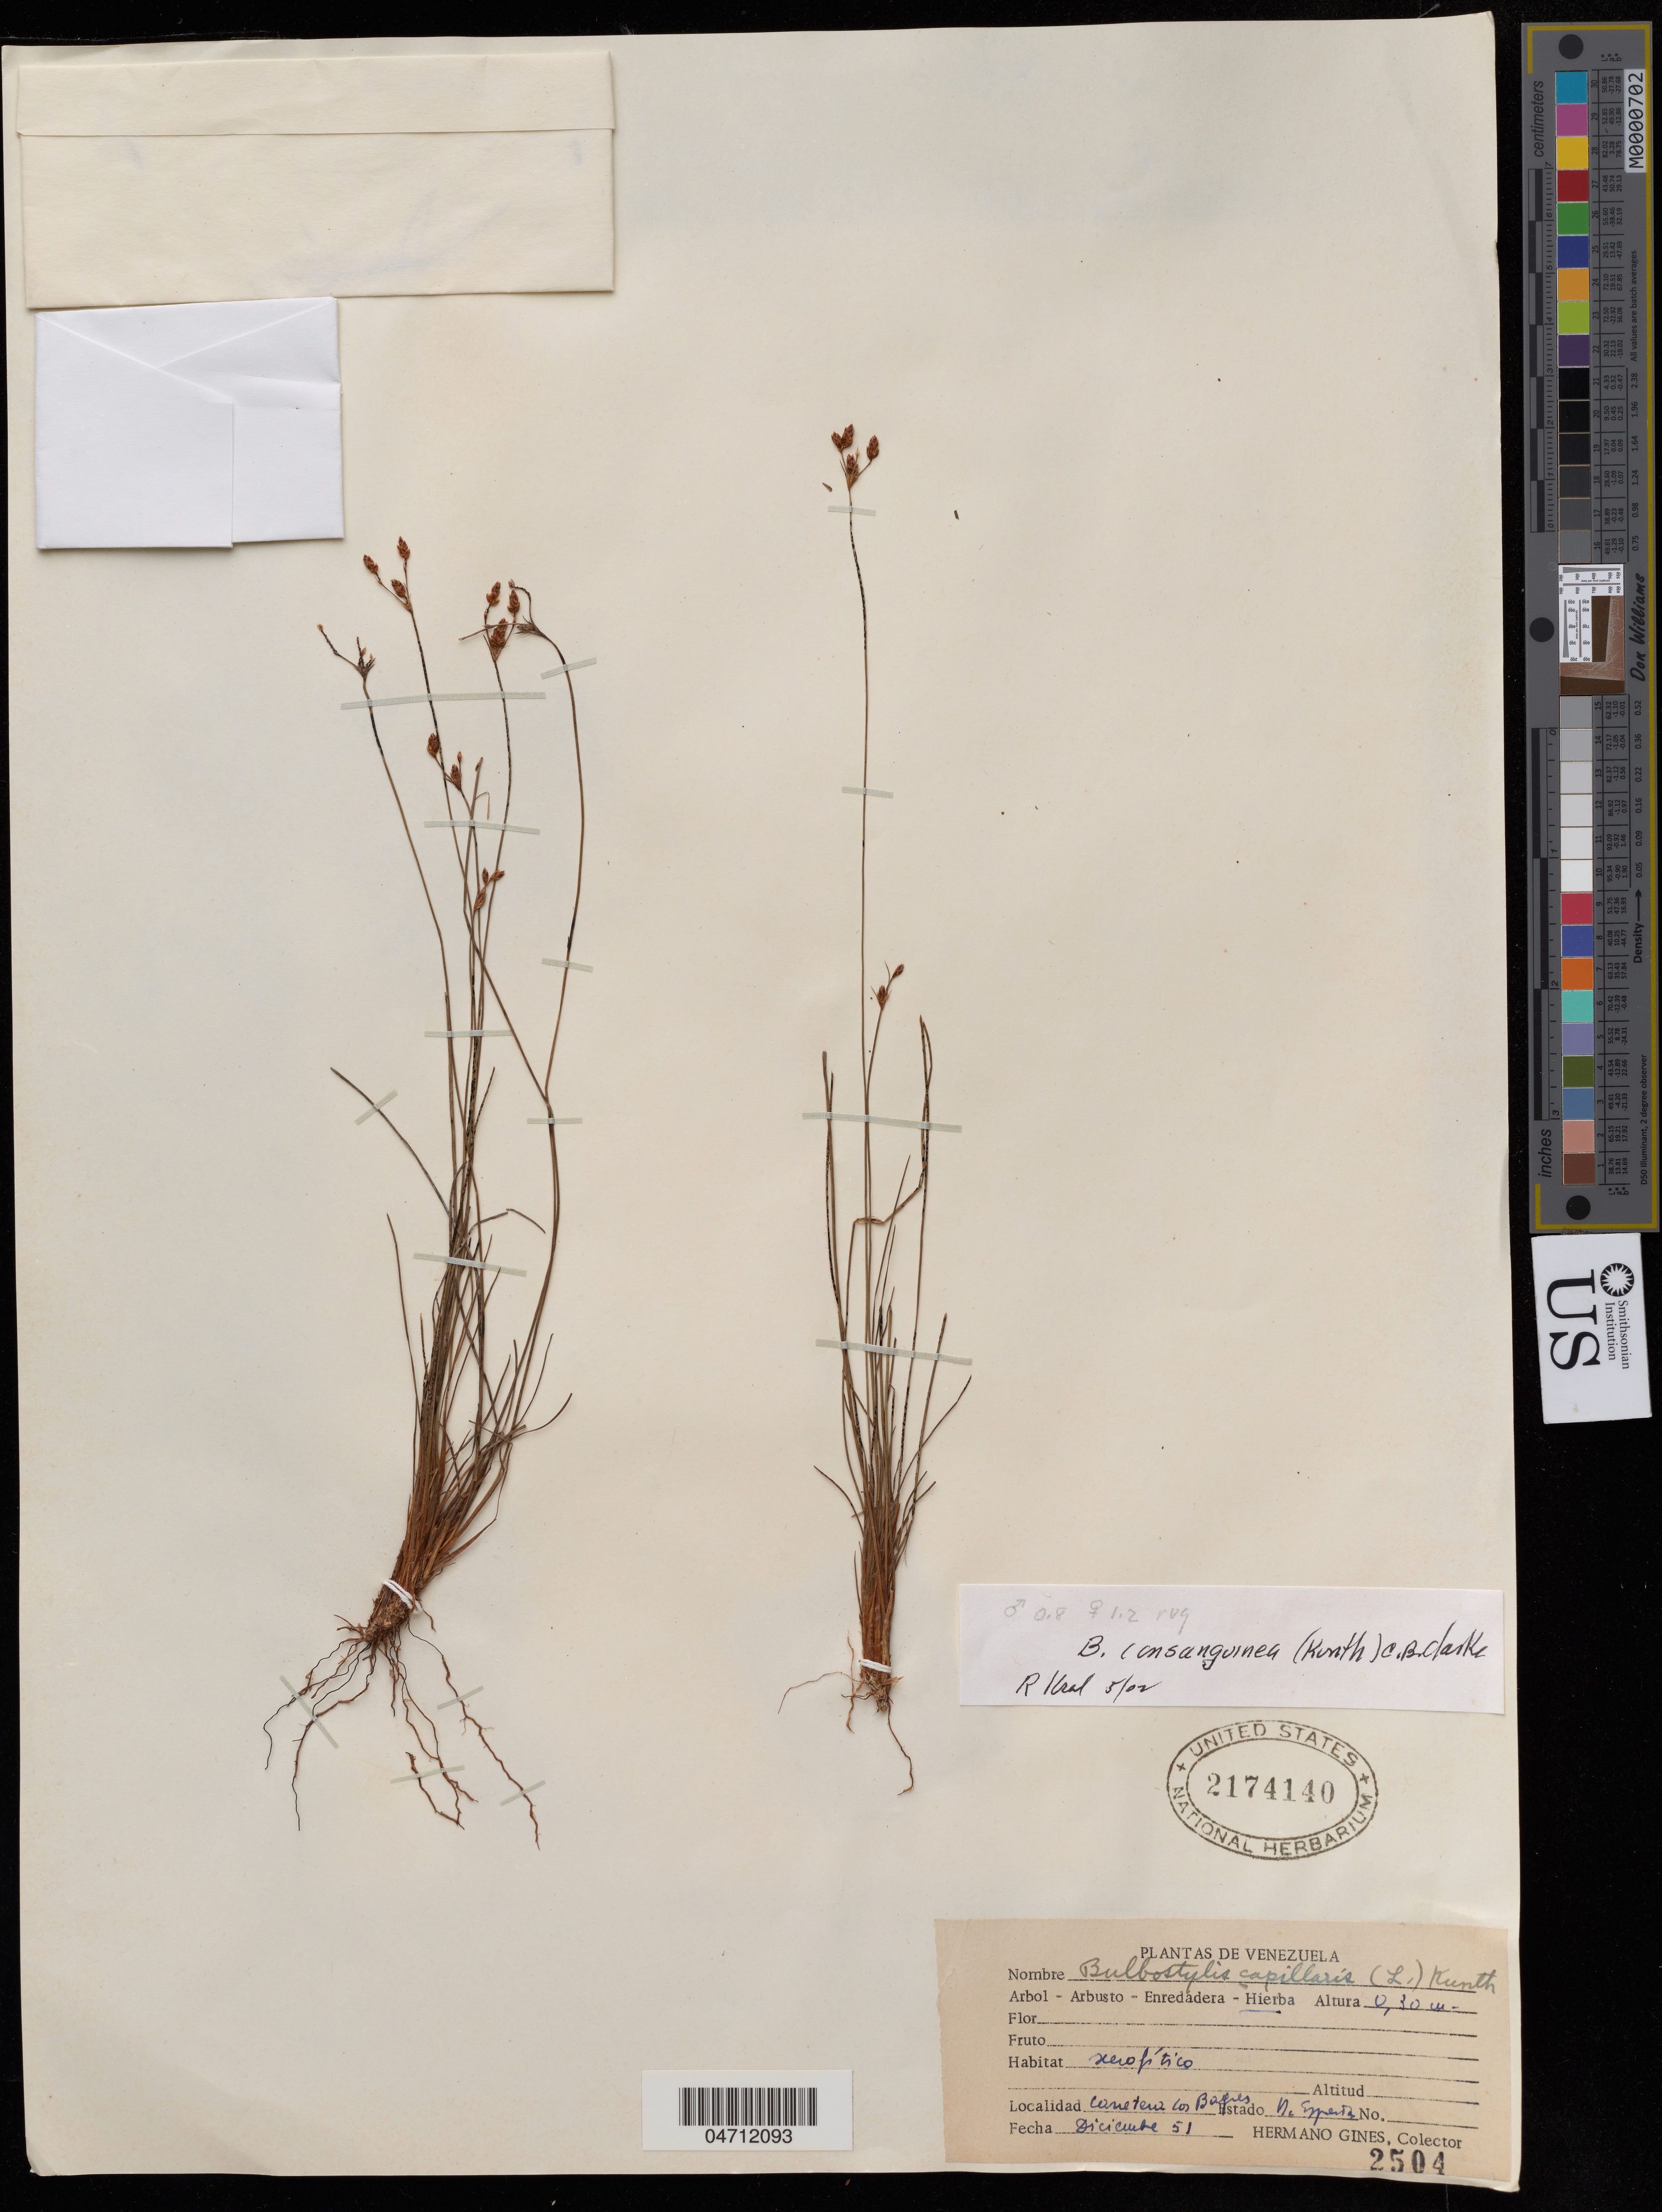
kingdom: Plantae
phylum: Tracheophyta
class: Liliopsida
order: Poales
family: Cyperaceae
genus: Bulbostylis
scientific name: Bulbostylis consanguinea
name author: Nees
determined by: Kral, R.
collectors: Bro. Gines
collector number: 2504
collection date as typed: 01 Dec 1951 to 31 Dec 1951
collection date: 1951-12-01/1951-12-31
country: Venezuela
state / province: Nueva Esparta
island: Margarita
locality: Los Bagres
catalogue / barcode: US 2174140